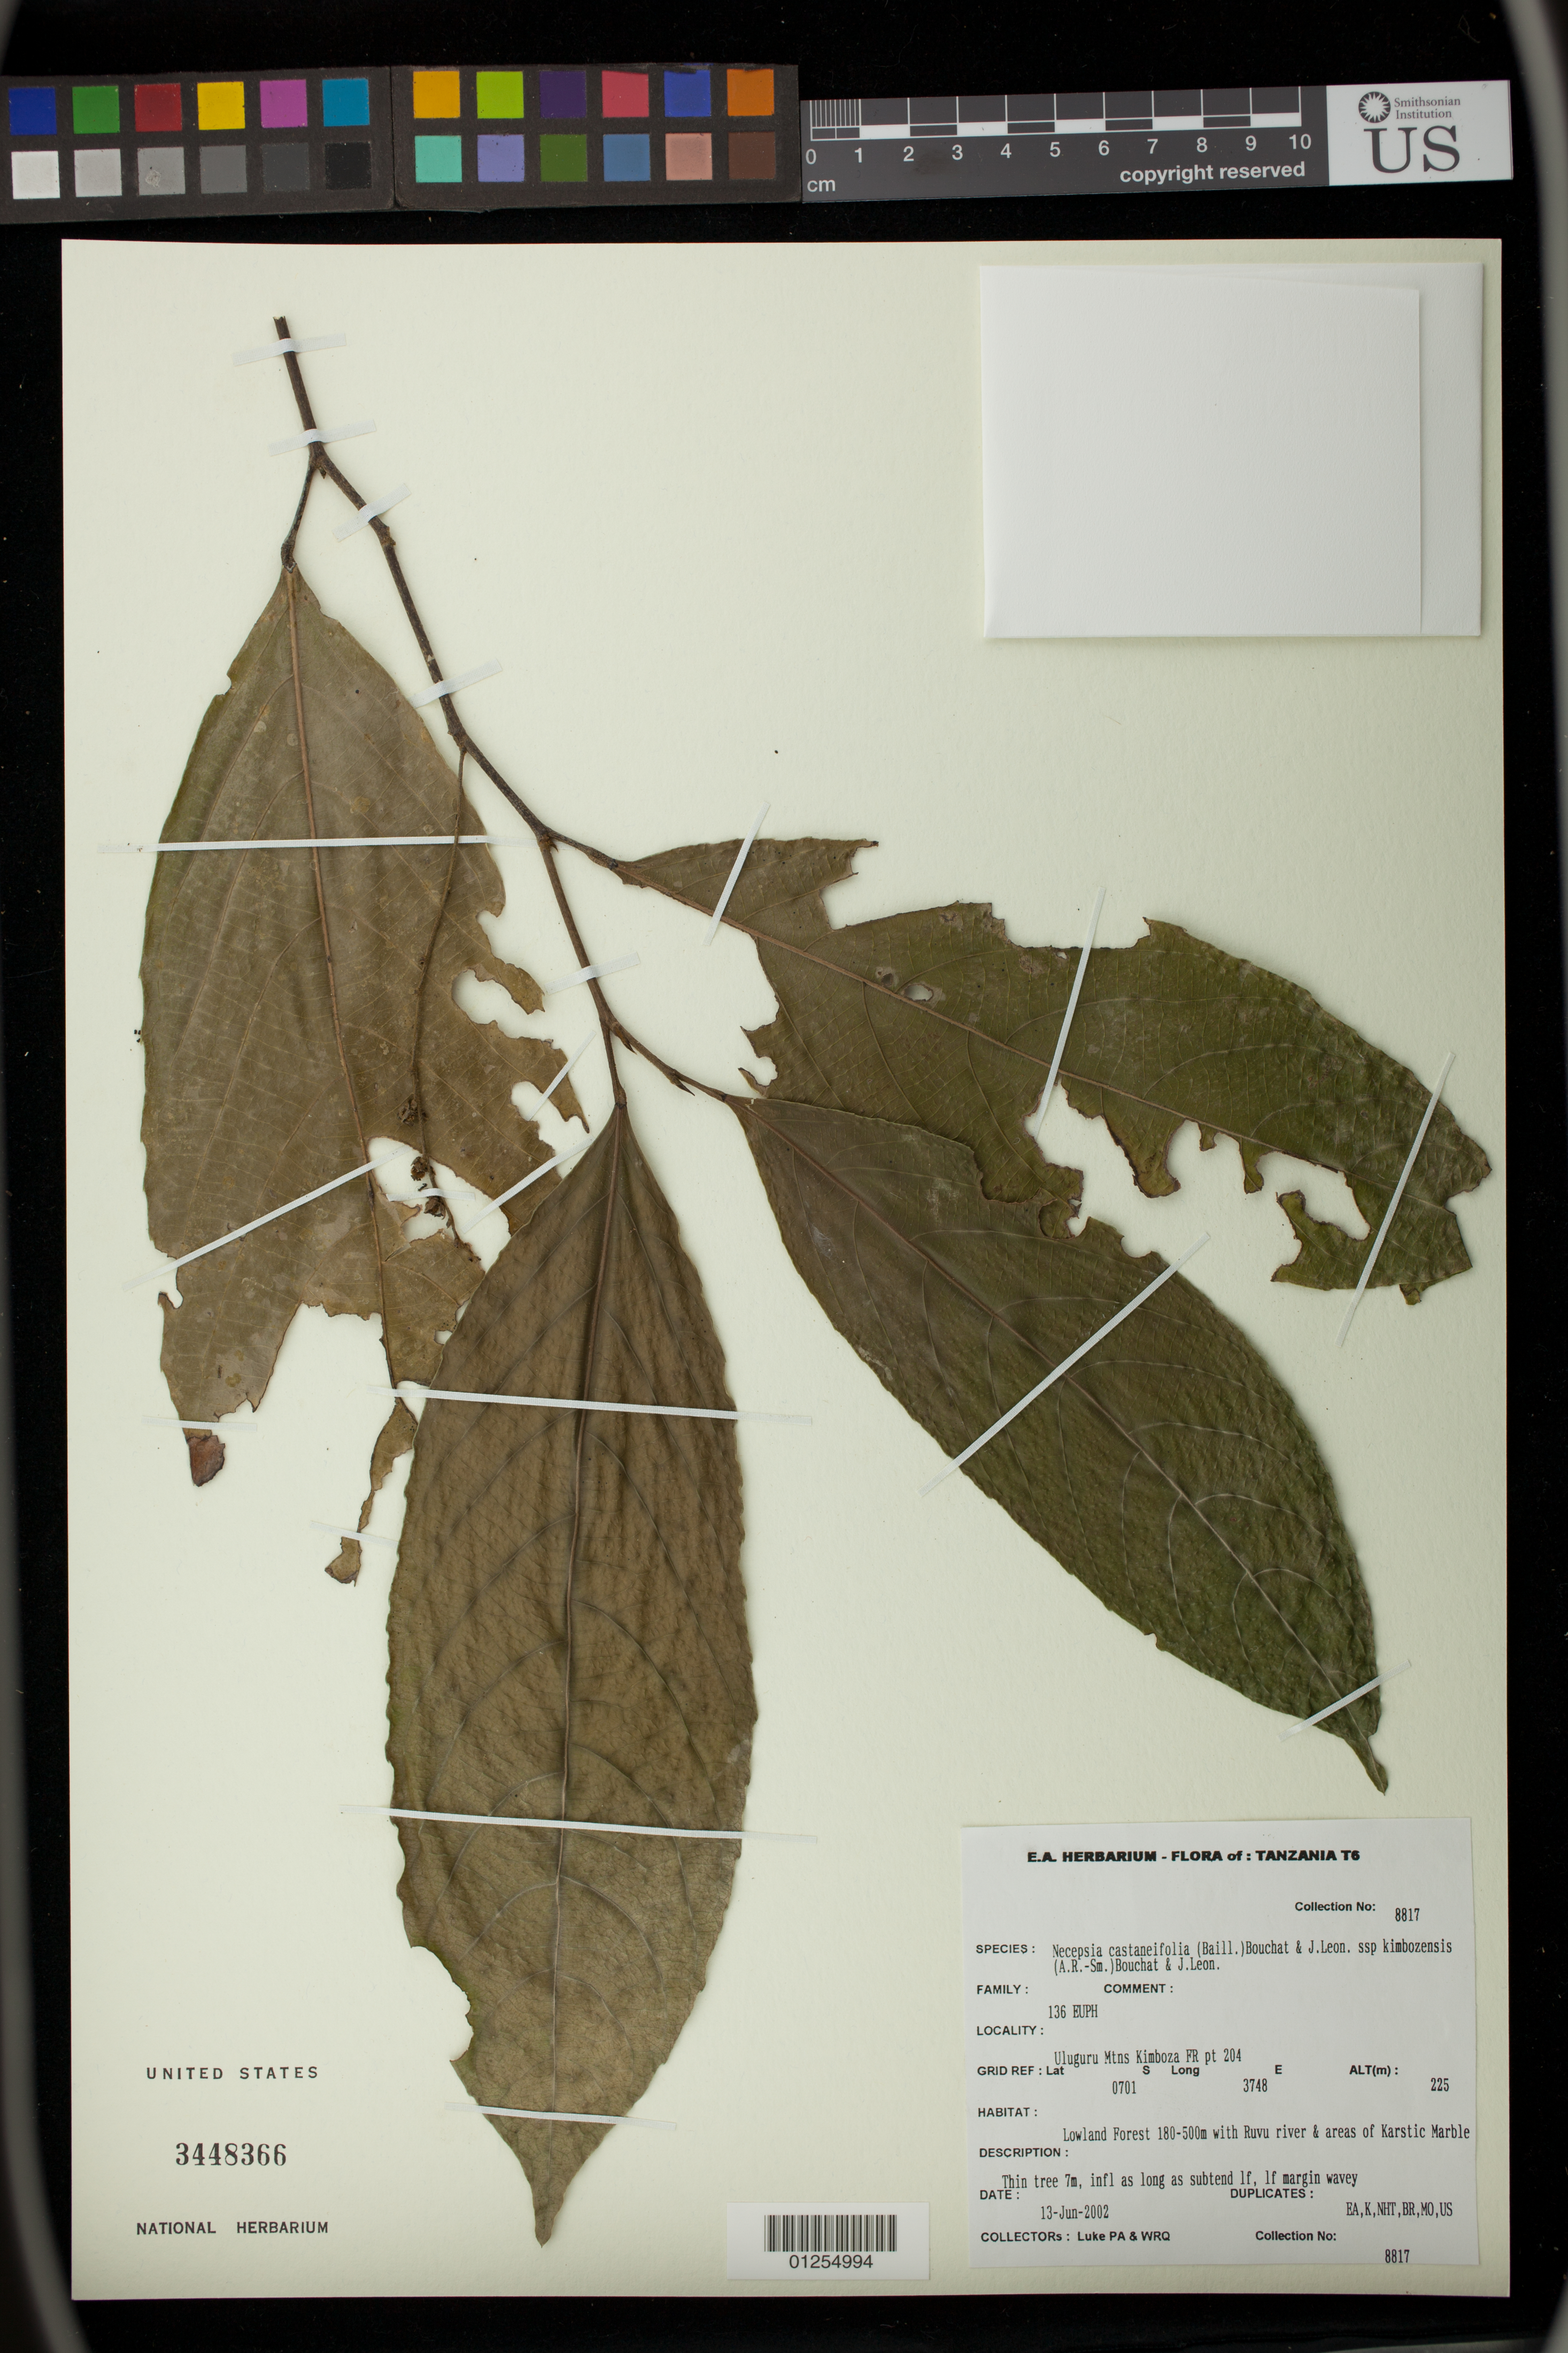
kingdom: Plantae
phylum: Tracheophyta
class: Magnoliopsida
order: Malpighiales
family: Euphorbiaceae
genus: Necepsia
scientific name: Necepsia castaneifolia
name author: (Baill.) Bouchat & J. Léonard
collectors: P. Luke & Q. Luke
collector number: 8817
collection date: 2002-06-13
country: Tanzania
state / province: Morogoro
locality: Uluguru Mtns. Kimboza FR pt 204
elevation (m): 225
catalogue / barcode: US 3448366